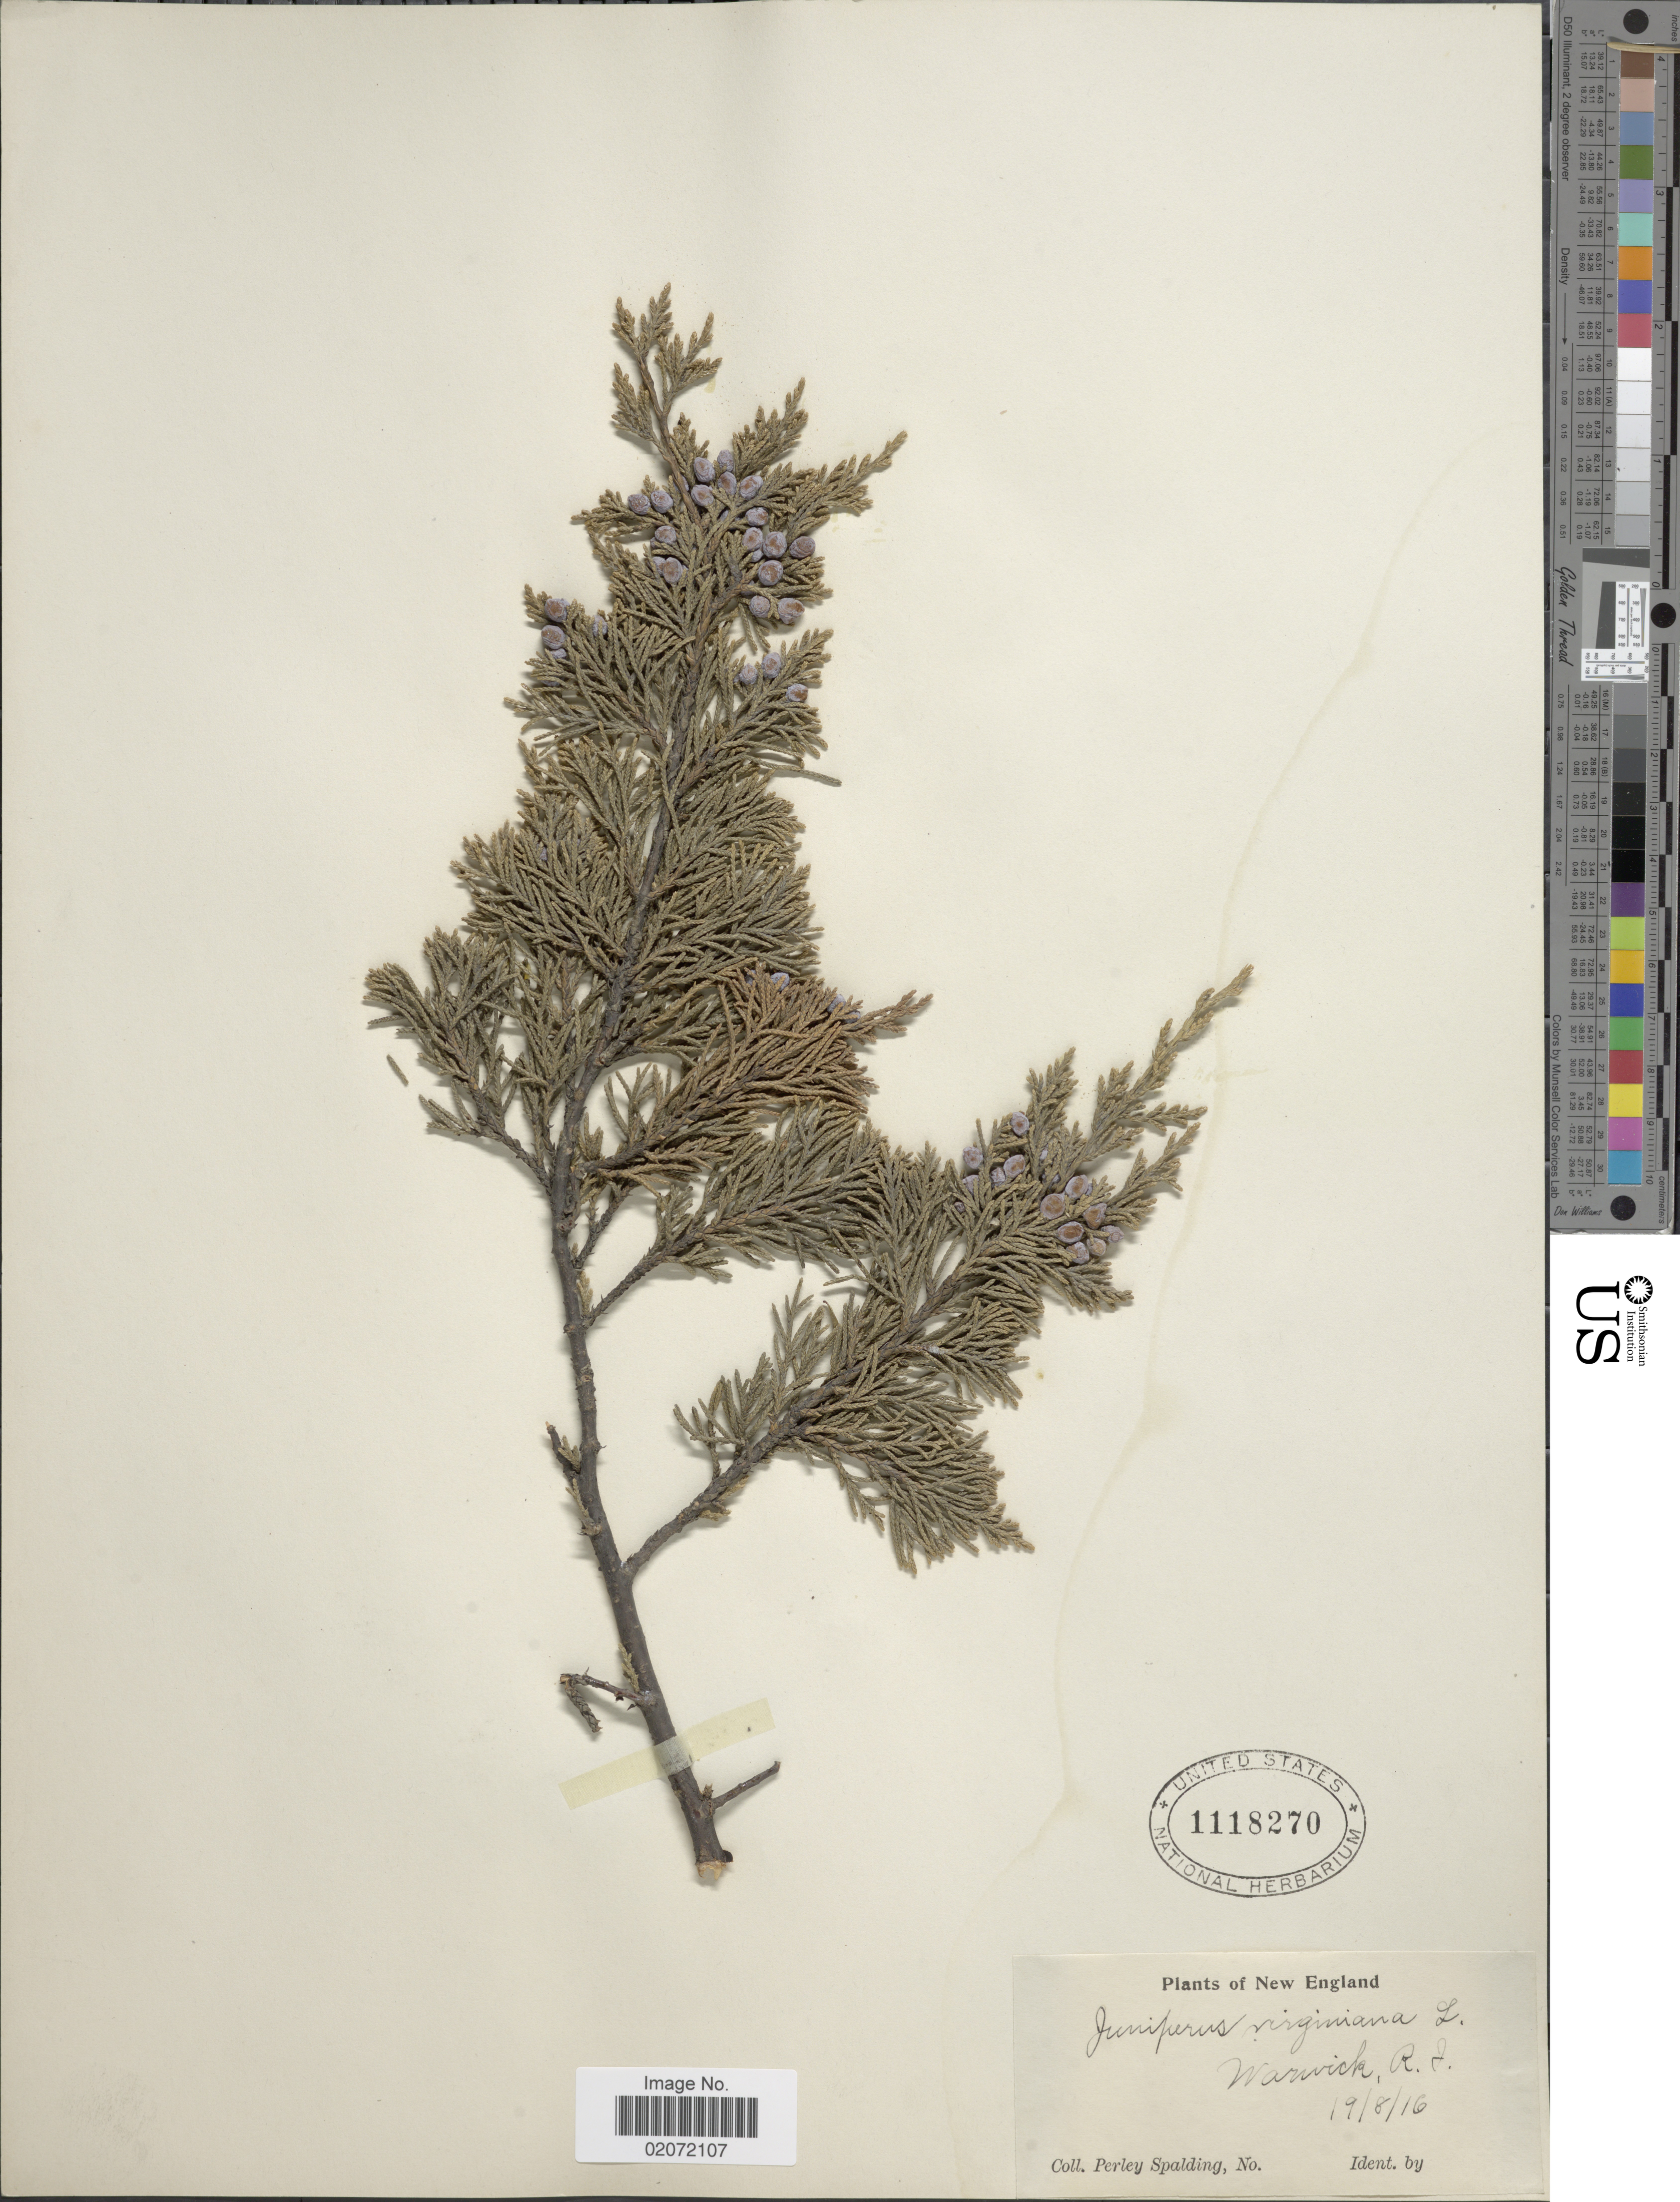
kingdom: Plantae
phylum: Tracheophyta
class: Pinopsida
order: Pinales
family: Cupressaceae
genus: Juniperus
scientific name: Juniperus virginiana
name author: L.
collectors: P. Spalding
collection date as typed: Transcribed d/m/y: 19/8/16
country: United States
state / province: Rhode Island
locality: New England, Warwick, R. I.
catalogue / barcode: US 1118270